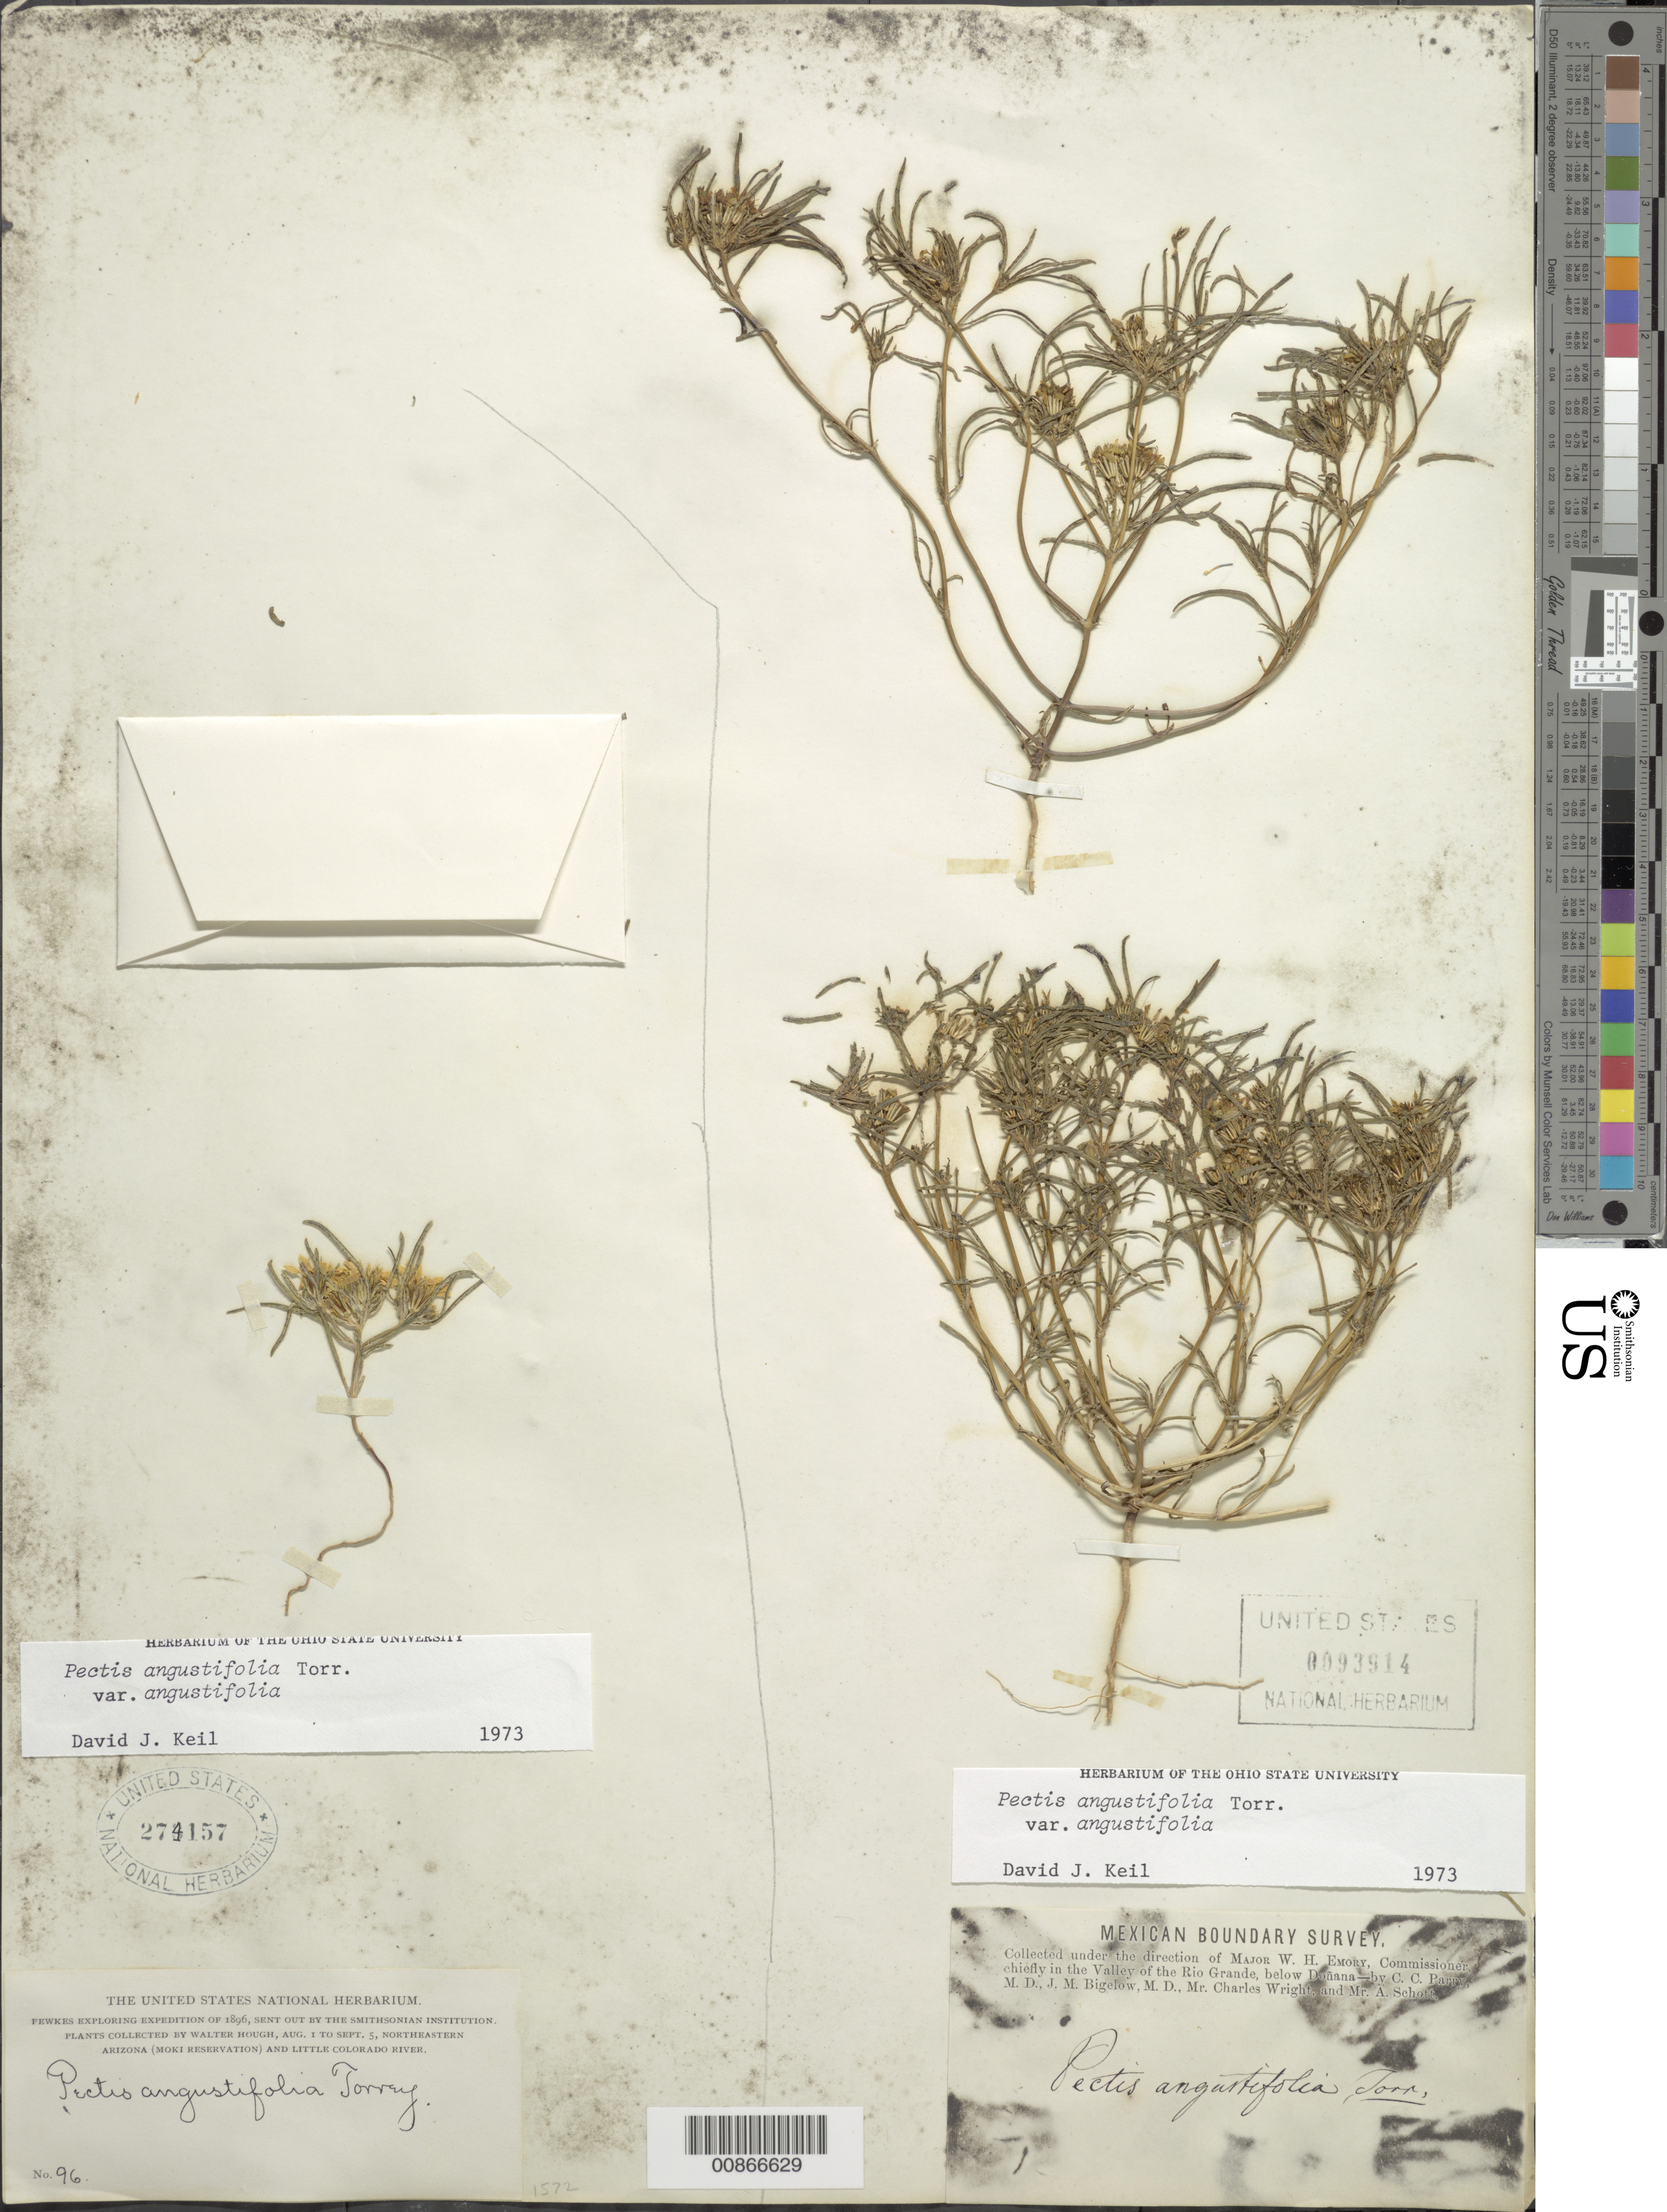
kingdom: Plantae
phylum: Tracheophyta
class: Magnoliopsida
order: Asterales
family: Asteraceae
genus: Pectis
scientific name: Pectis angustifolia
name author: Torr.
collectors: W. Hough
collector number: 96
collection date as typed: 01 Aug 1896 to 05 Sep 1896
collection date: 1896-08-01/1896-09-05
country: United States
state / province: Arizona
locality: Northeastern Arizona, Moki Reservation, and Little Colorado River.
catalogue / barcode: US 274157